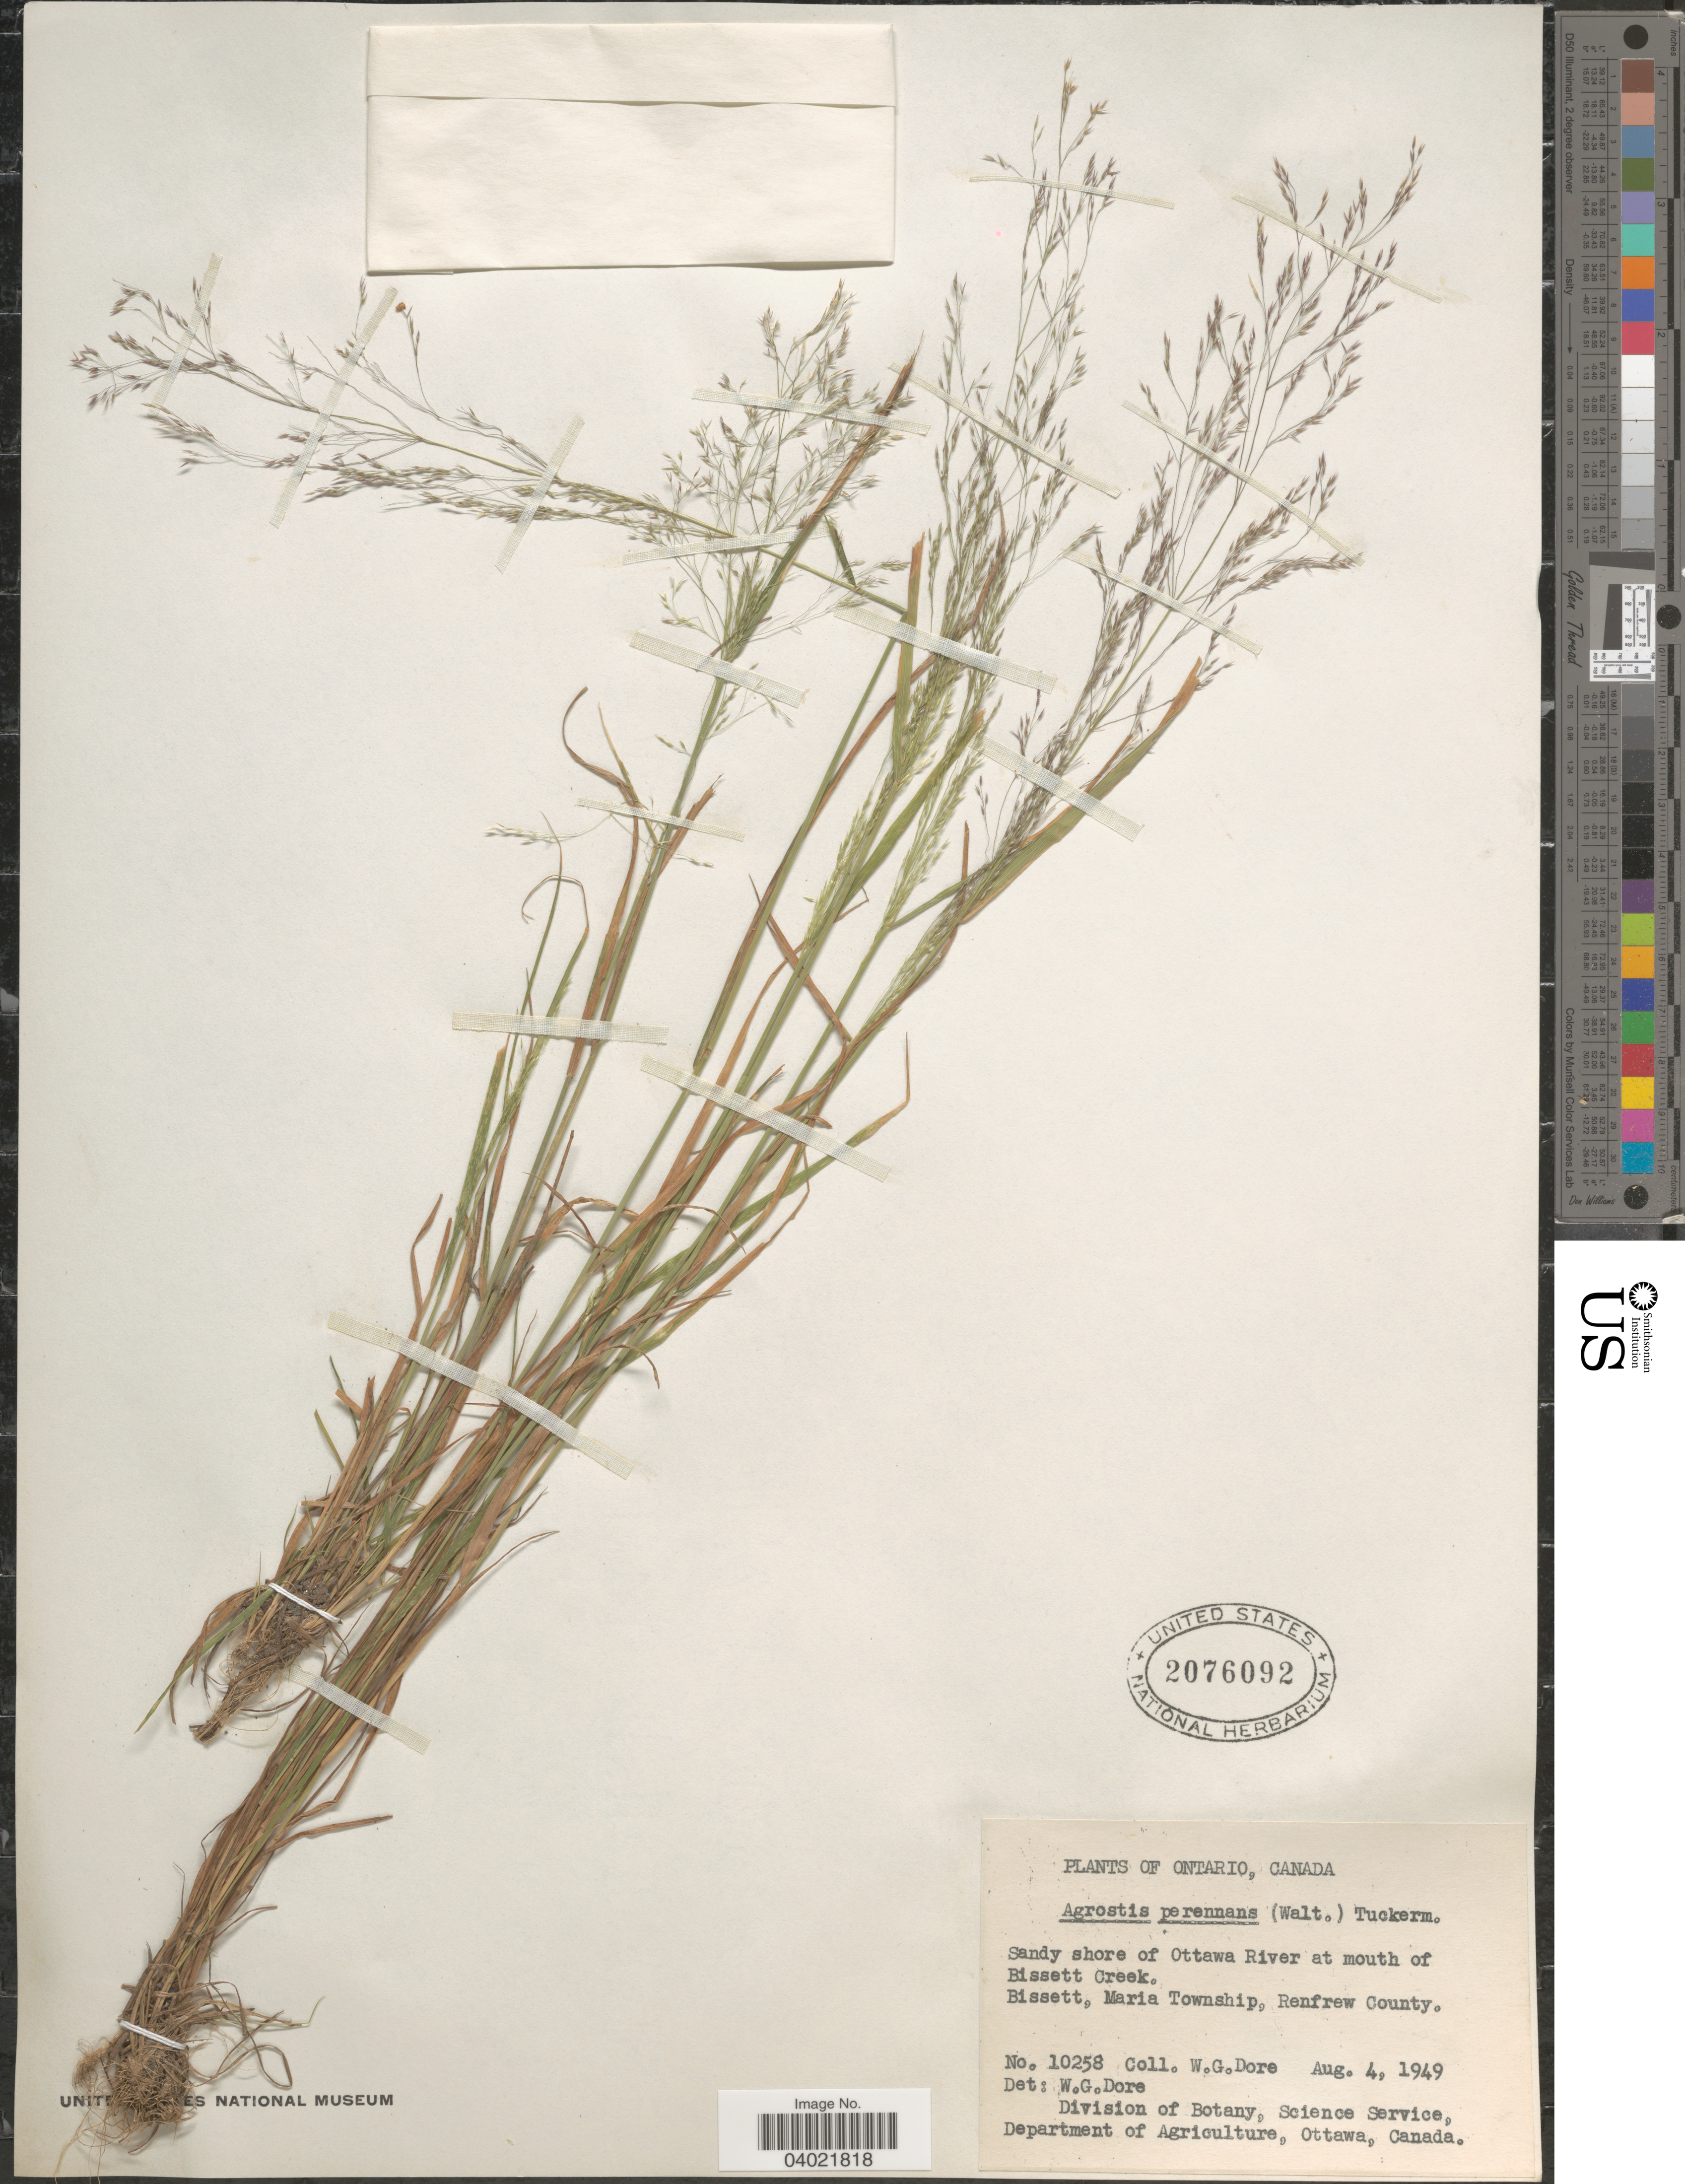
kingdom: Plantae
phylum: Tracheophyta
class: Liliopsida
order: Poales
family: Poaceae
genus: Agrostis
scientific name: Agrostis perennans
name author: (Walter) Tuck.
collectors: W. Dore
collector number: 10258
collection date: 1949-08-04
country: Canada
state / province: Ontario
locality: Sandy shore of Ottawa River at mouth of Bissett Creek. Bissett, Maria Township, Renfrew County.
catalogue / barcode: US 2076092